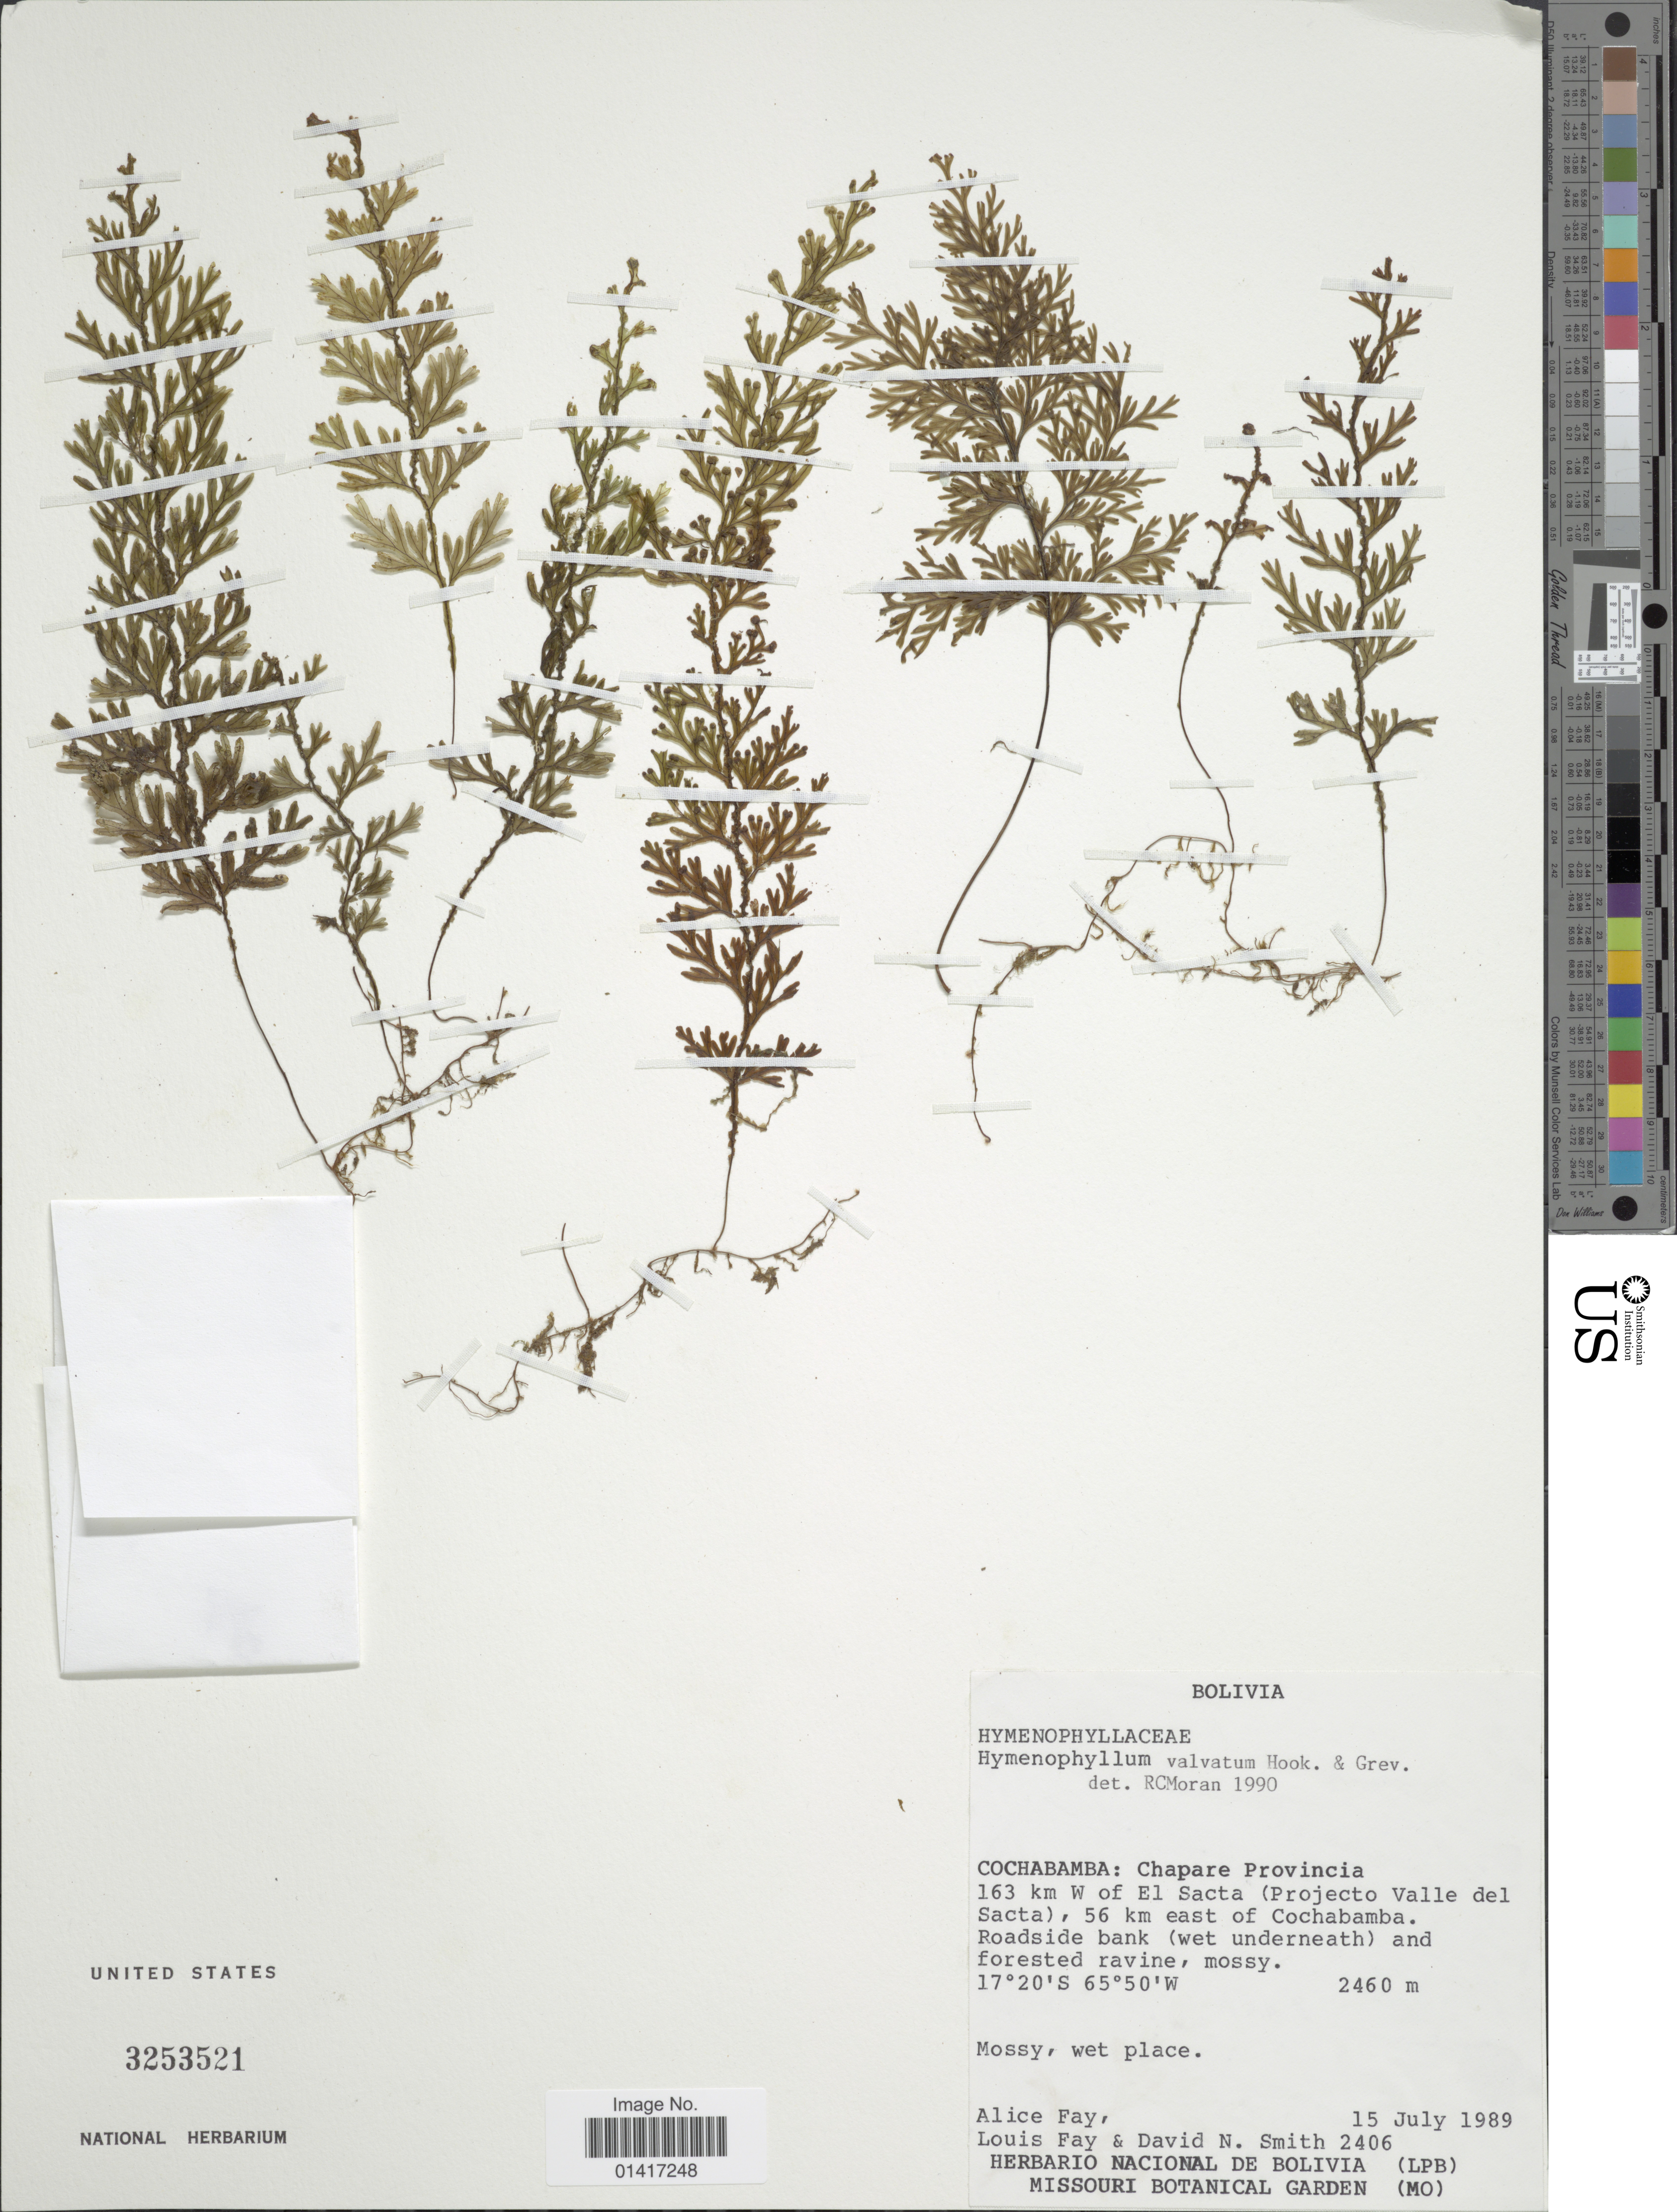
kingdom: Plantae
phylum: Tracheophyta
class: Polypodiopsida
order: Hymenophyllales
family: Hymenophyllaceae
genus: Hymenophyllum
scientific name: Hymenophyllum valvatum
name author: Hook. & Grev.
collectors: A. Fay, L. Fay & D. Smith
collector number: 2406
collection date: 1989-07-15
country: Bolivia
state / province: Cochabamba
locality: Chapare Provincia. 163 km W of El Sacta (Projecto Valle del Sacta), 56 km east of Cochabamba. Roadside bank (wet underneath) and forested ravine, mossy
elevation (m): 2460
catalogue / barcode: US 3253521